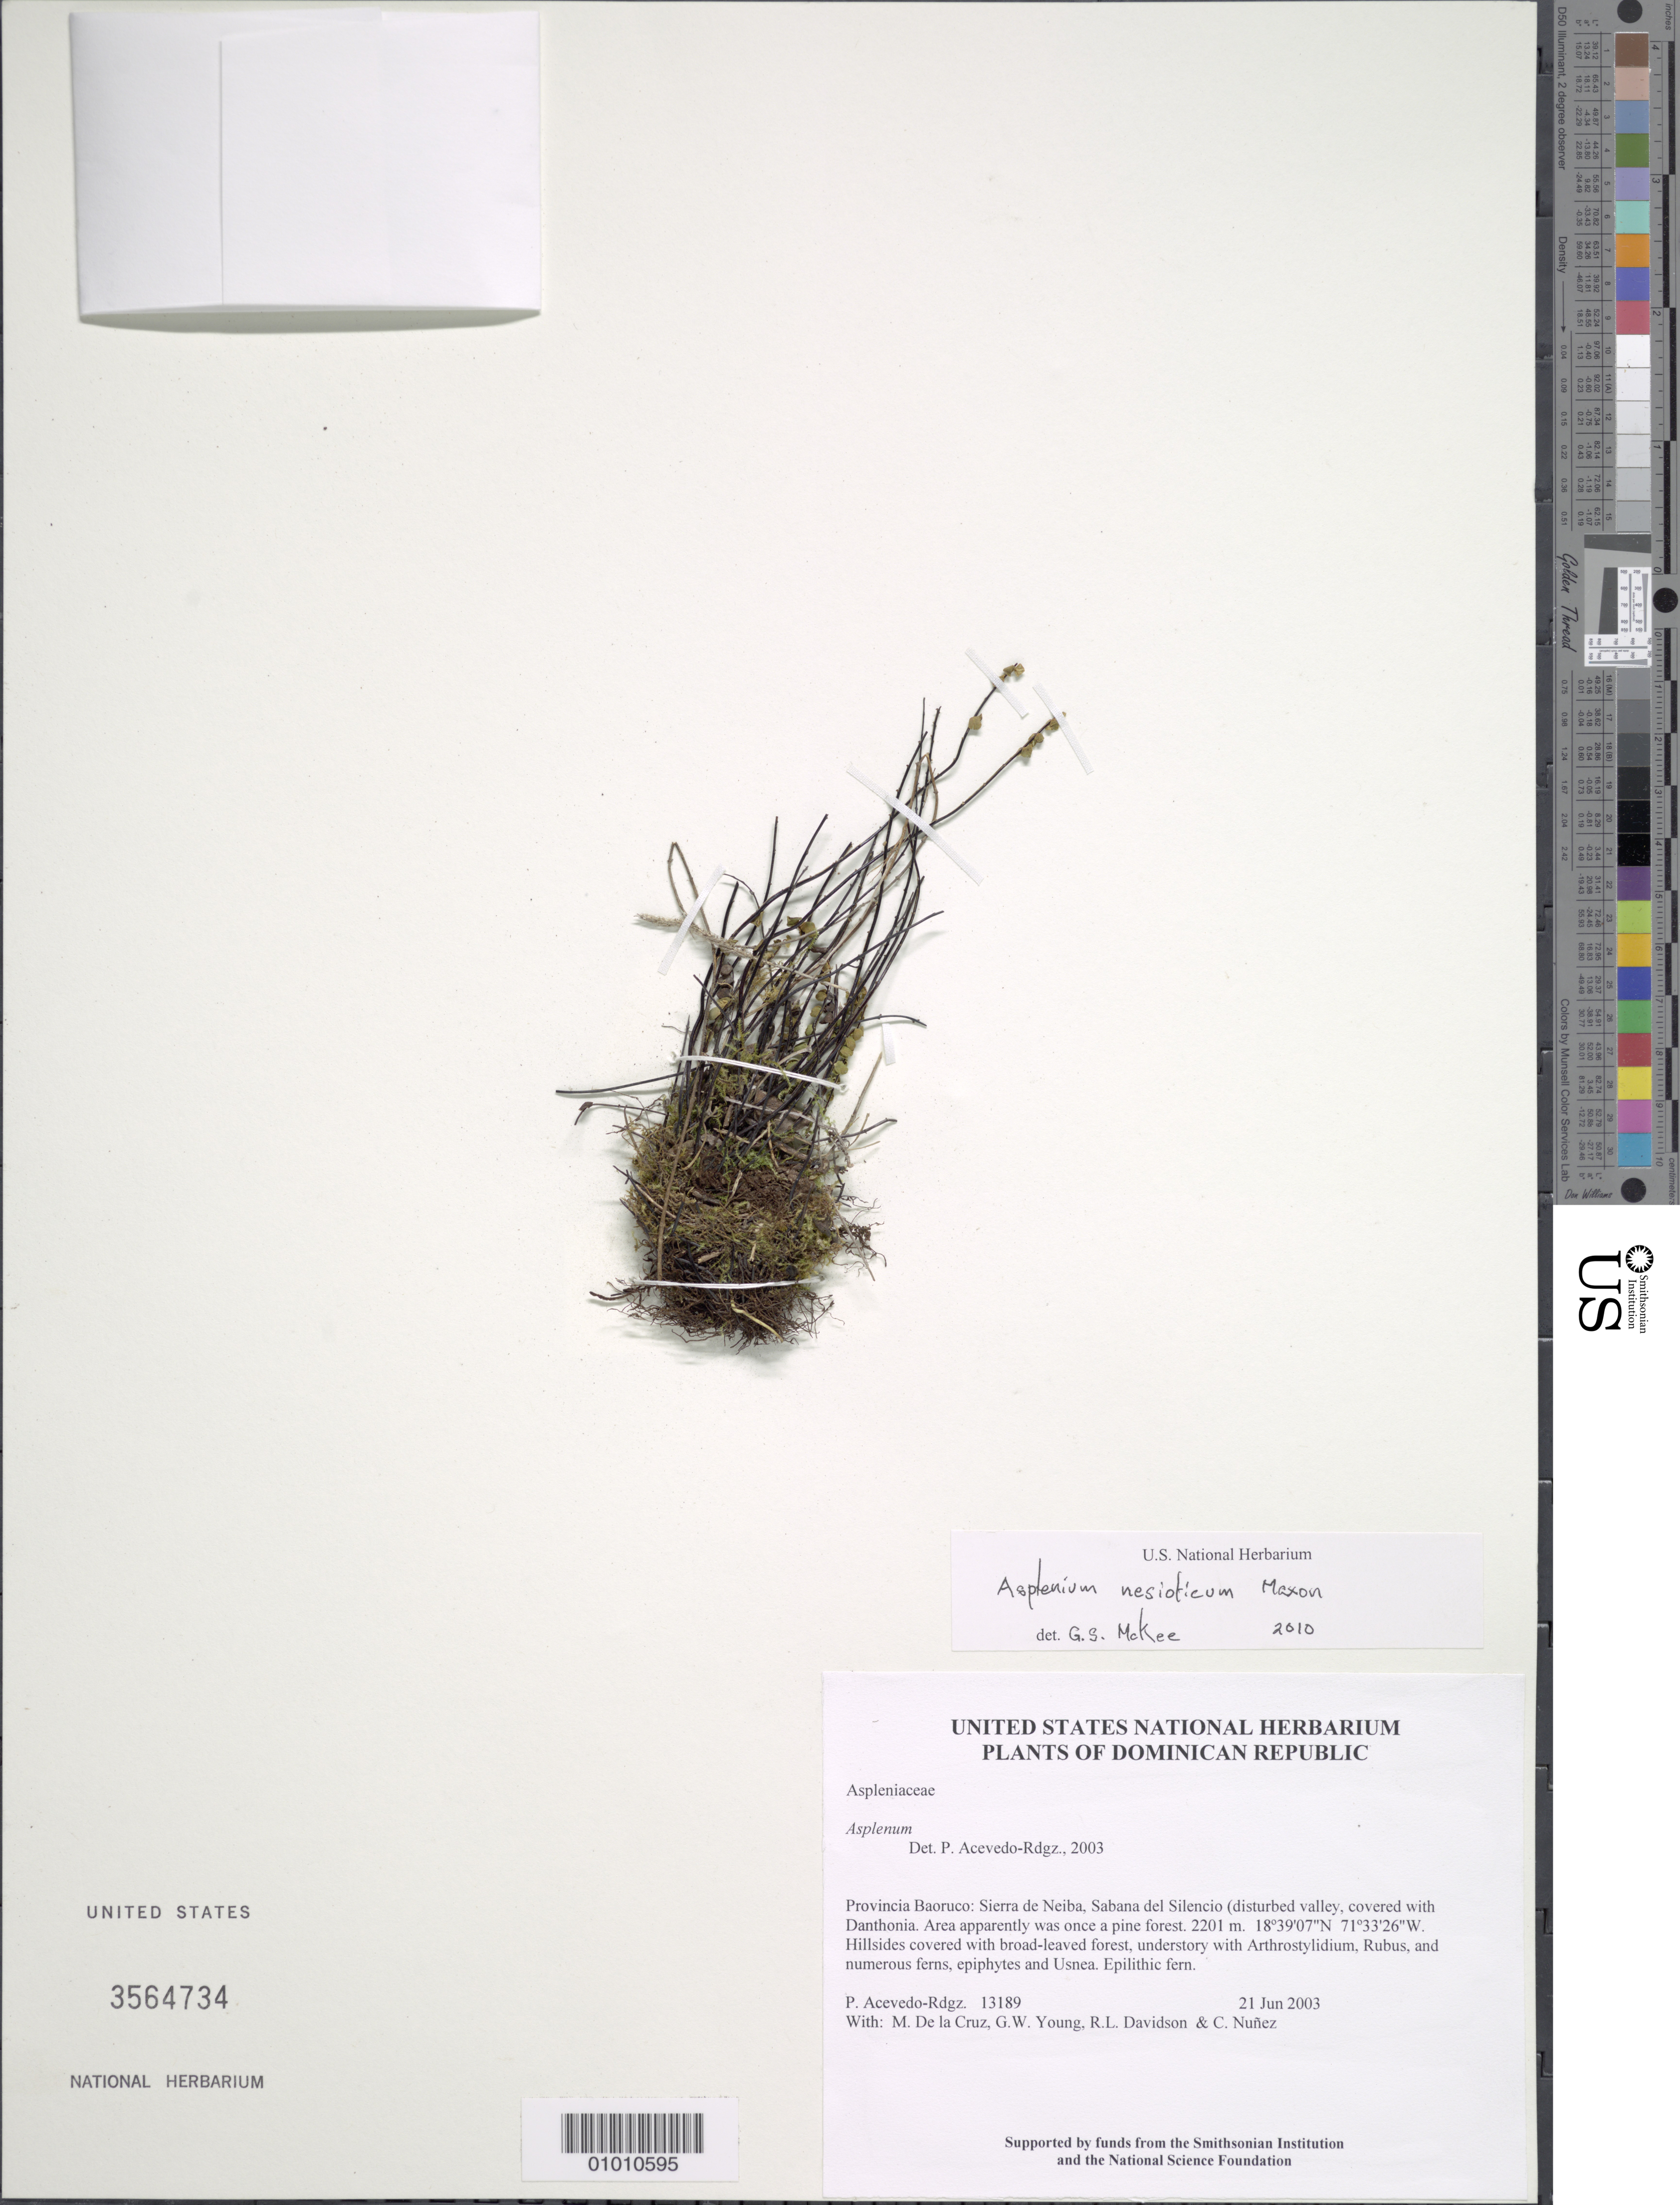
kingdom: Plantae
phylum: Tracheophyta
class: Polypodiopsida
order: Polypodiales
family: Aspleniaceae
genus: Asplenium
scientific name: Asplenium nesioticum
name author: Maxon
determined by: McKee, G. S., (US), NMNH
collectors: P. Acevedo-Rodr., M. de la Cruz, J. Rawlins, G. Young, R. Davidson & C. Nunez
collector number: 13189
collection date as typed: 21 Jun 2003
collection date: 2003-06-21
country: Dominican Republic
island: Hispaniola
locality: Provincia Baoruco: Sierra de Neiba, Sabana del Silencio (disturbed valley, covered with Danthonia. Area apparently was once a pine forest.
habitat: Hillsides covered with broad-leaved forest, understory with Arthrostylidium, Rubus, and numerous ferns, epiphytes and Usnea.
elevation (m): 2201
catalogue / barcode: US 3564734